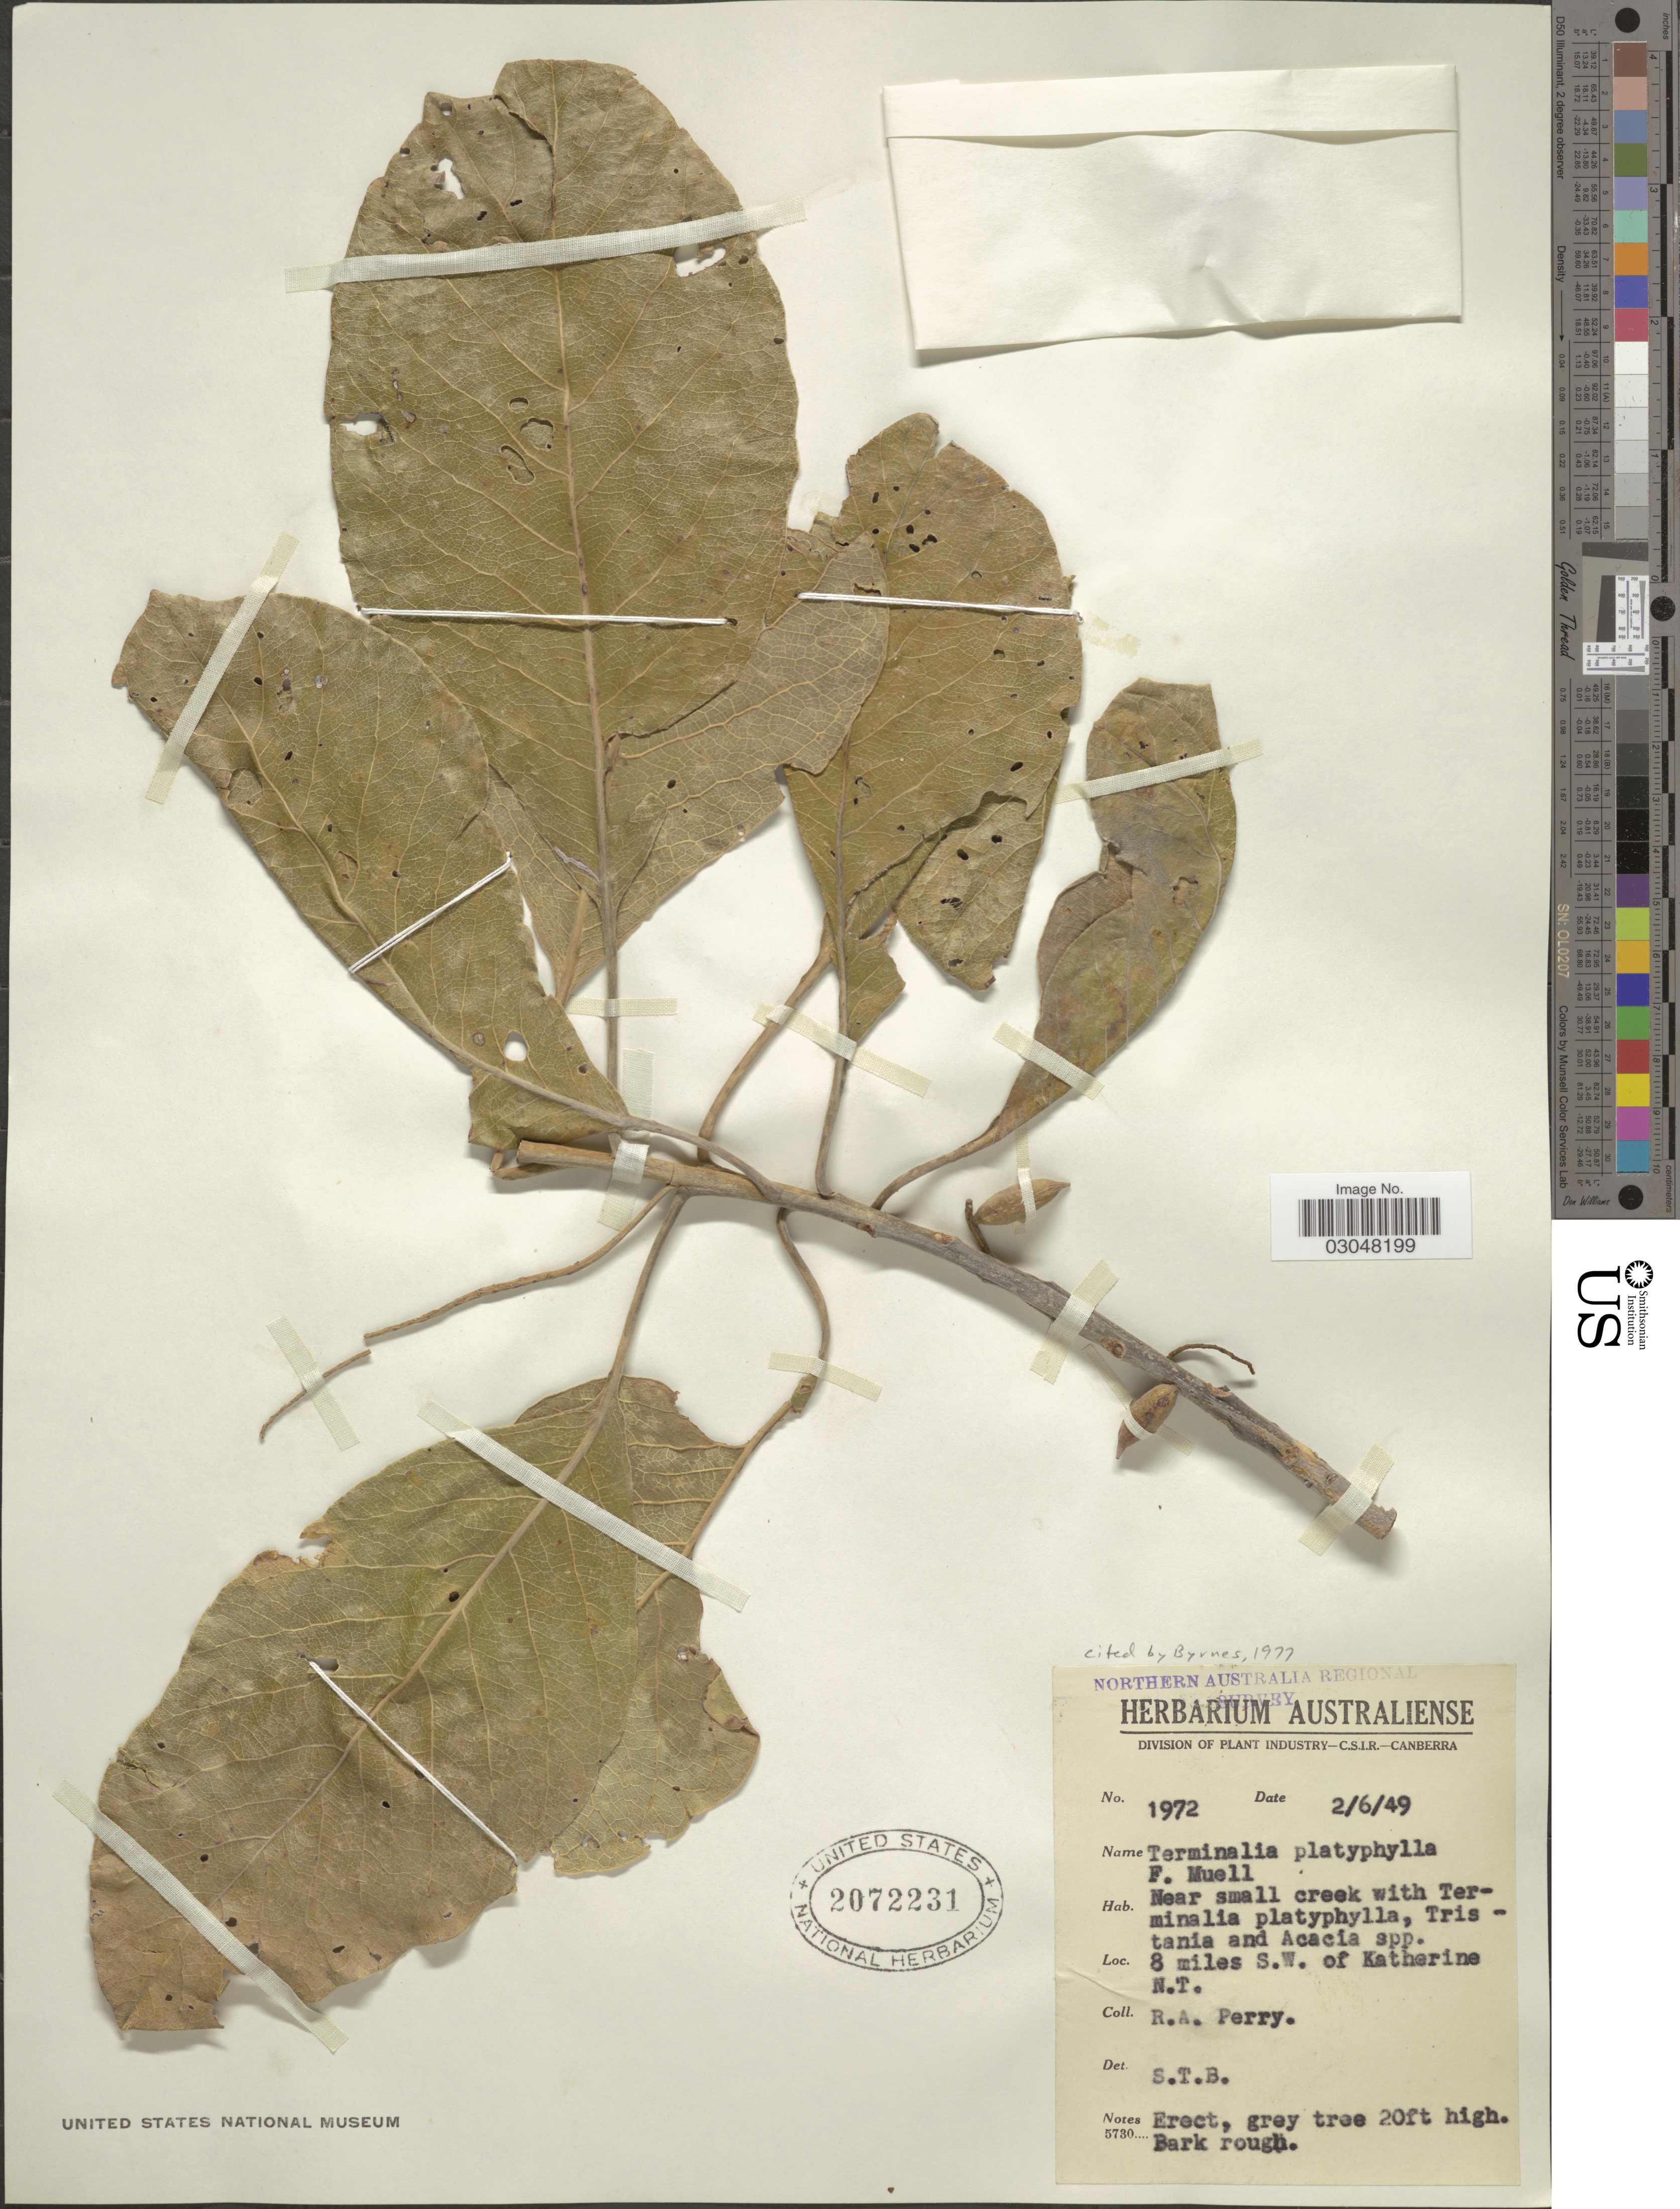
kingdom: Plantae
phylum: Tracheophyta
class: Magnoliopsida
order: Myrtales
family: Combretaceae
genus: Terminalia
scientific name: Terminalia platyphylla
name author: F. Muell.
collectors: Perry, R. A.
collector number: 1972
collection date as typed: Transcribed d/m/y: 2/6/49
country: Australia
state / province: Northern Territory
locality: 8 miles S.W. of Katherine N.T.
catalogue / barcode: US 2072231